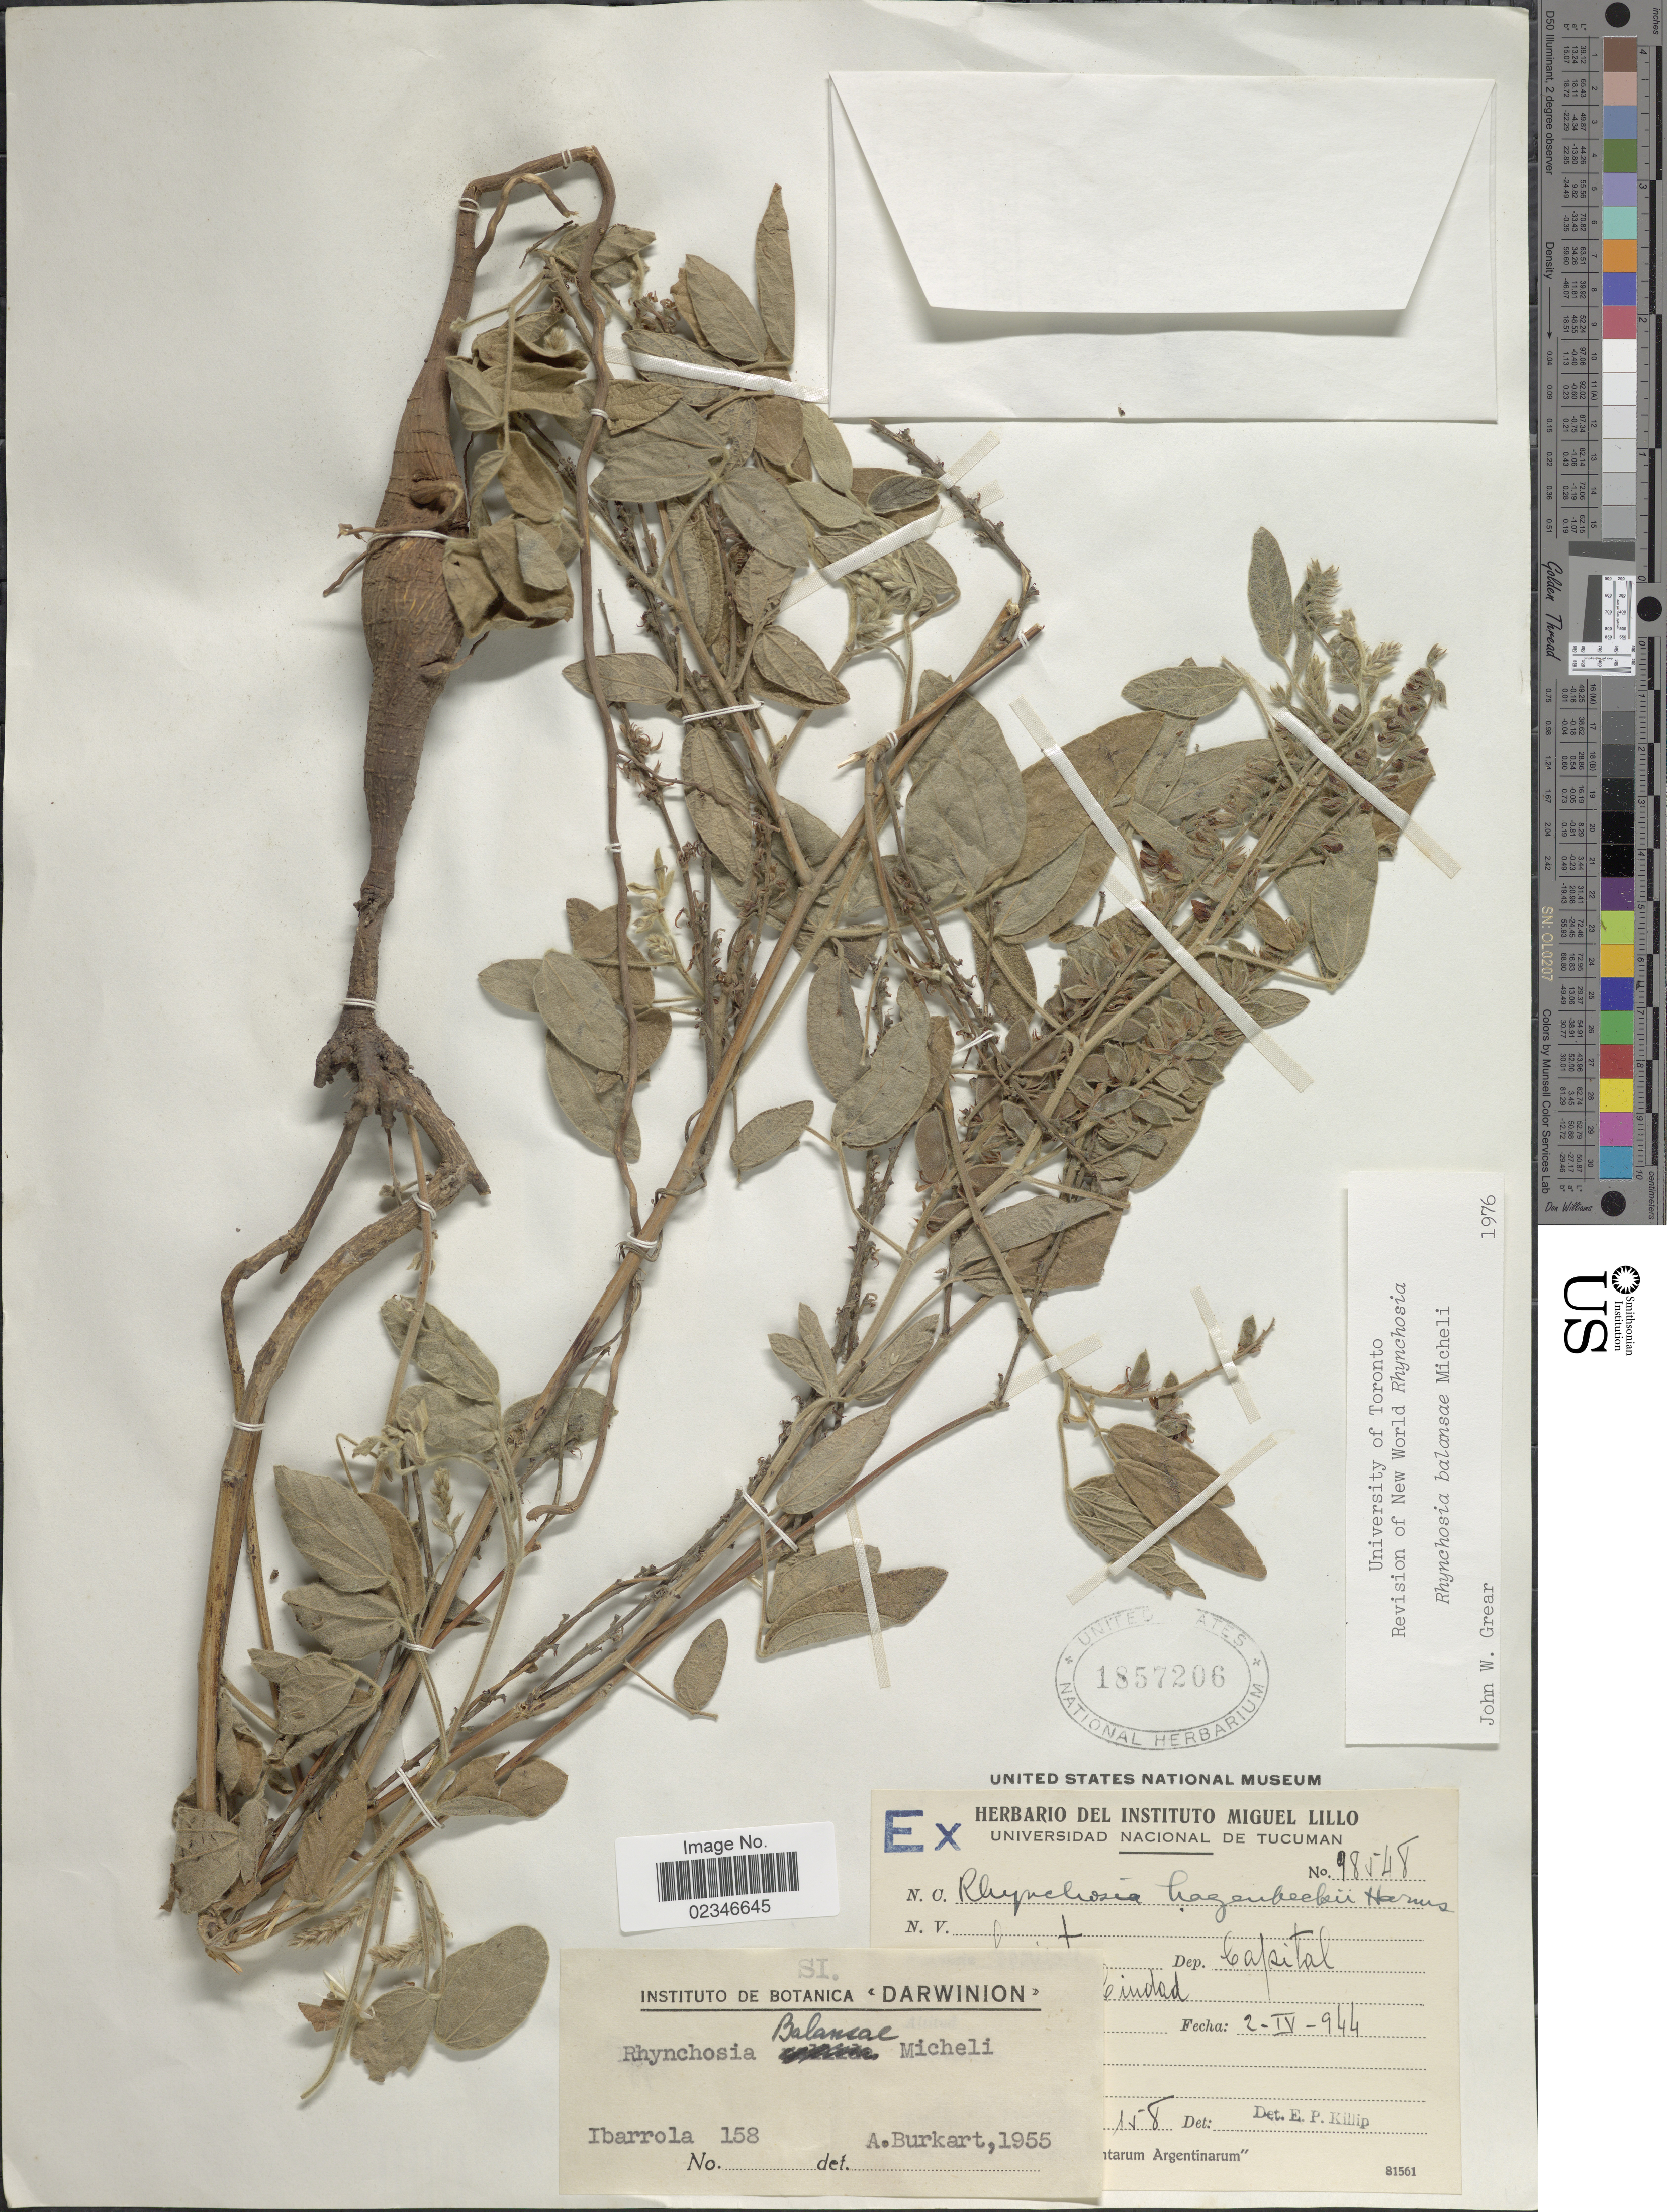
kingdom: Plantae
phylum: Tracheophyta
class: Magnoliopsida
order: Fabales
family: Fabaceae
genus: Rhynchosia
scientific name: Rhynchosia balansae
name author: Micheli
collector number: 158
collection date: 1944-04-02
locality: Dep. Capital, [illegible text] Cuidad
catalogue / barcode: US 1857206